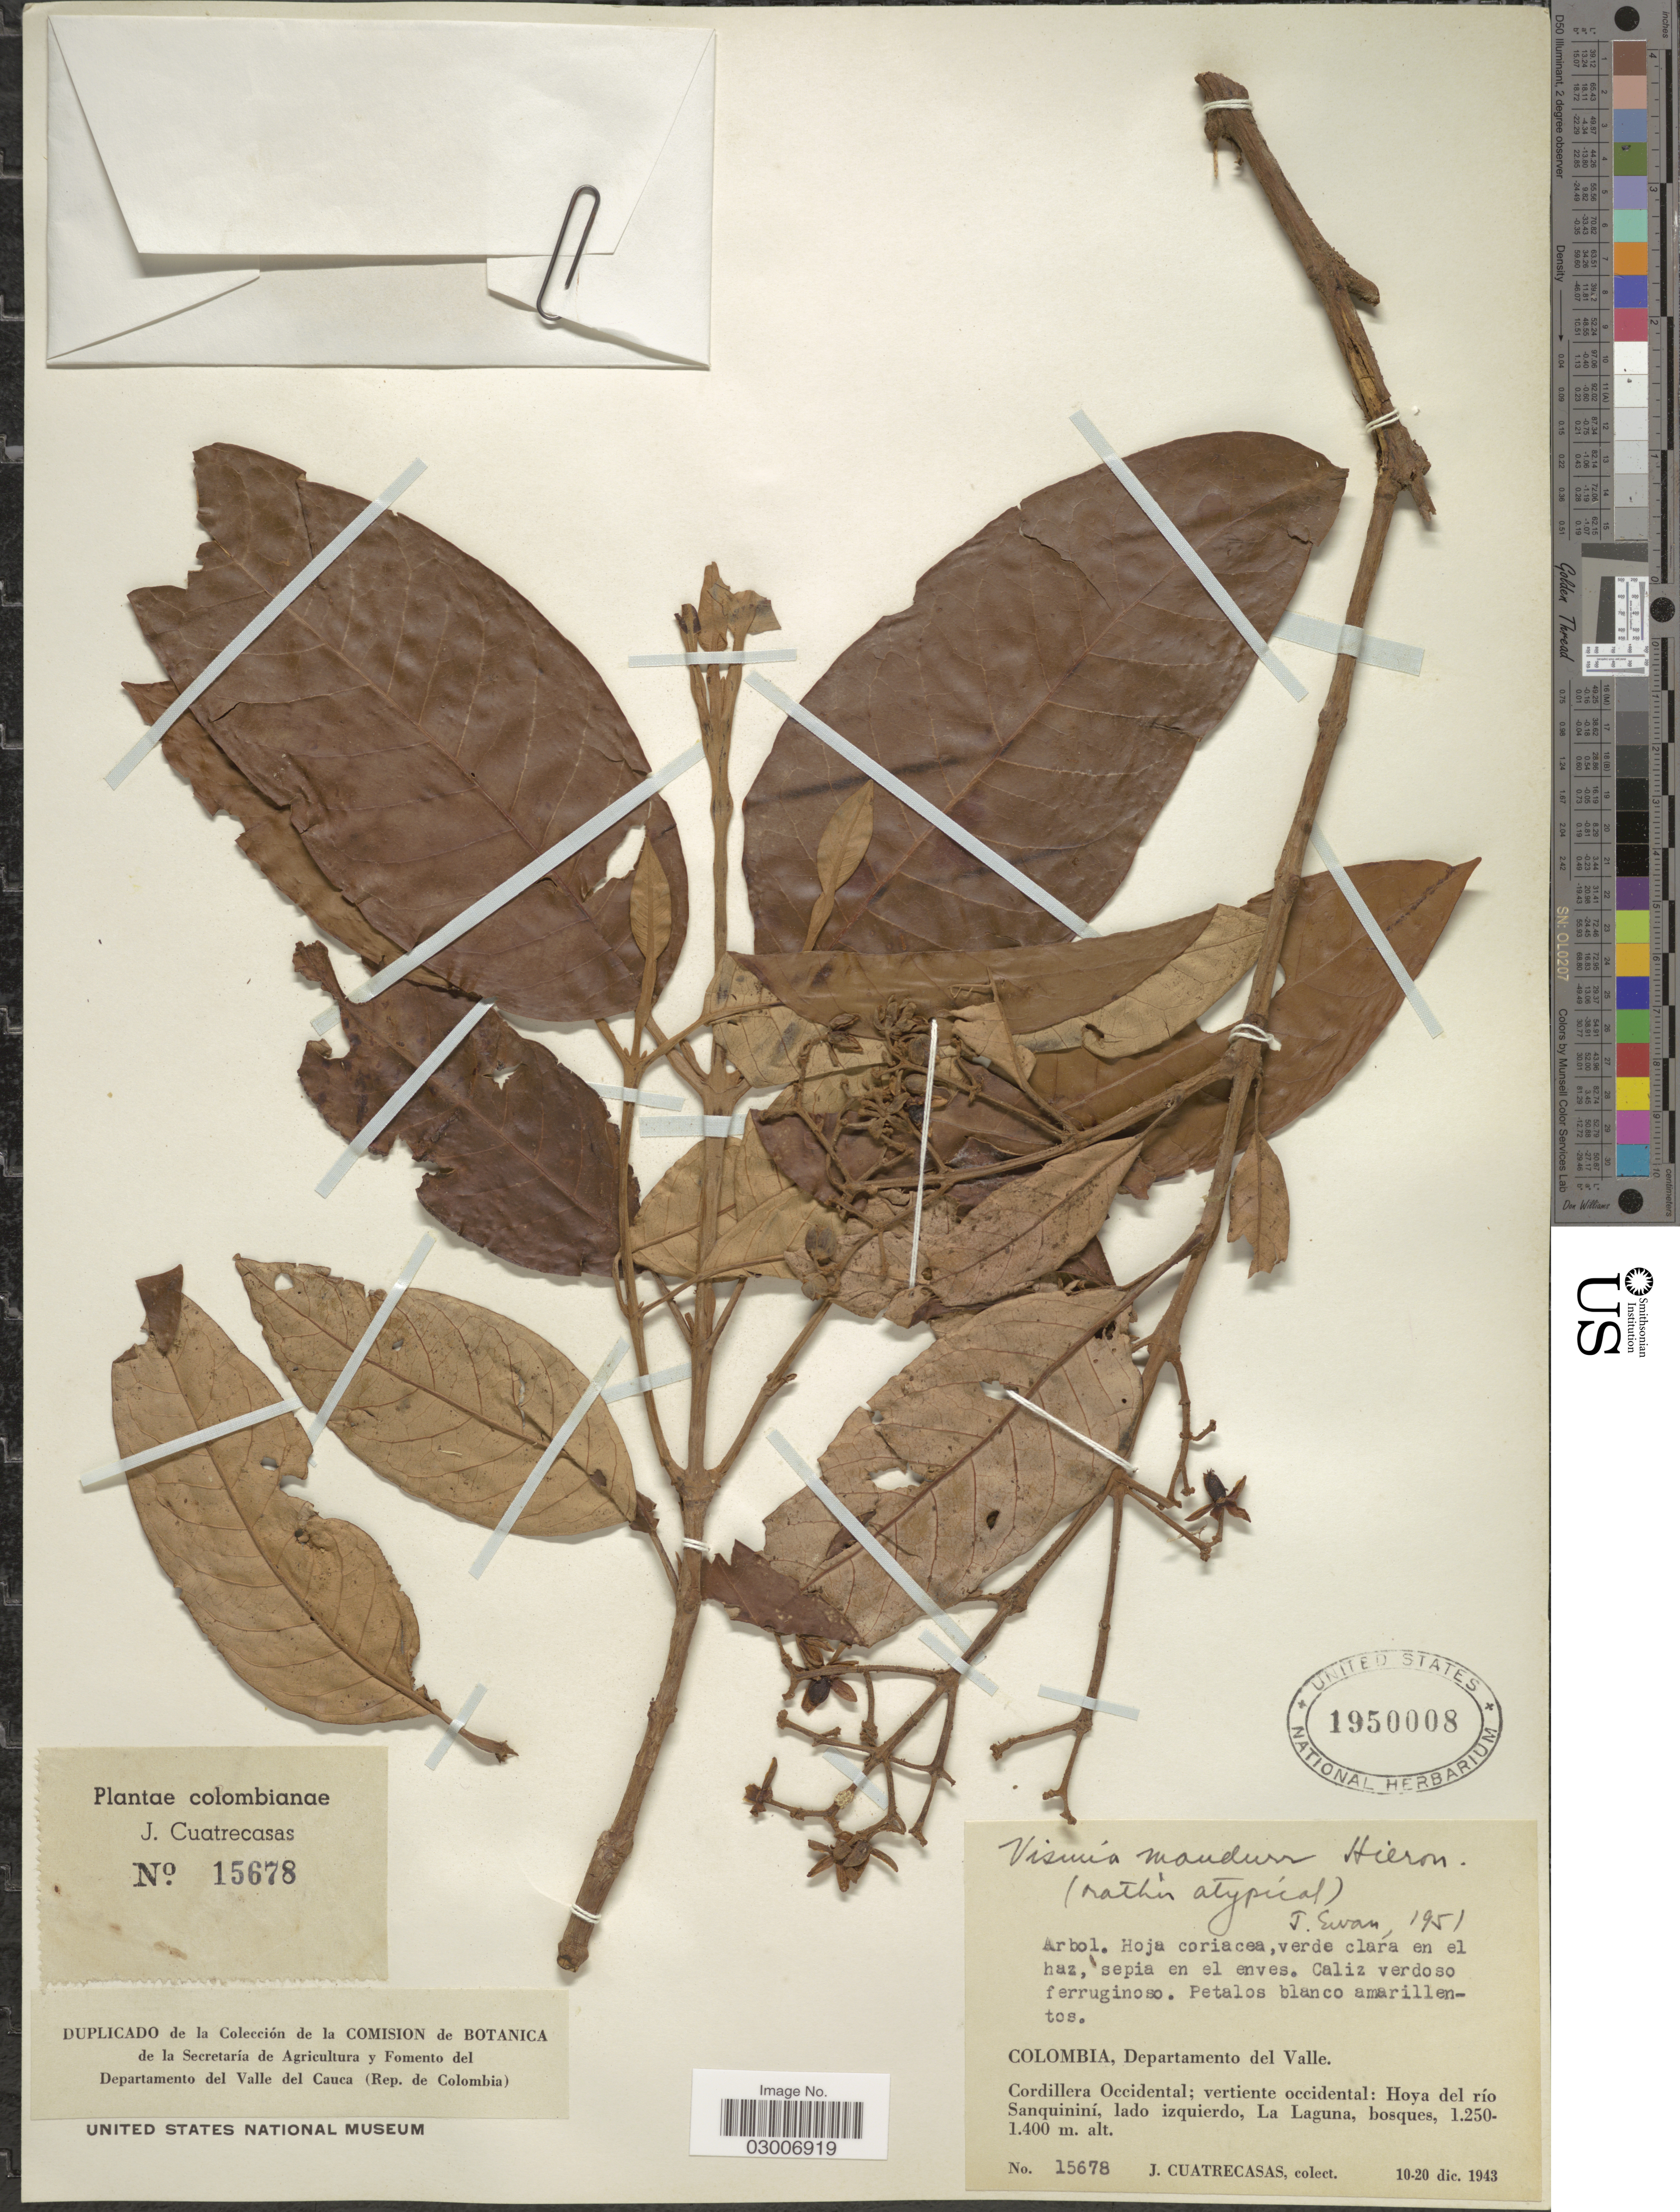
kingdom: Plantae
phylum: Tracheophyta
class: Magnoliopsida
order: Malpighiales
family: Hypericaceae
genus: Vismia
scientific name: Vismia mandurr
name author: Hieron.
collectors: J. Cuatrecasas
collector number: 15678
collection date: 1943-12-10/1943-12-20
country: Colombia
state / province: Valle del Cauca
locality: Departamento del Valle. Cordillera Occidental; vertiente occidental: Hoya del río Sanquininí, lado izquierdo, La Laguna.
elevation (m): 1250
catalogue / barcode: US 1950008